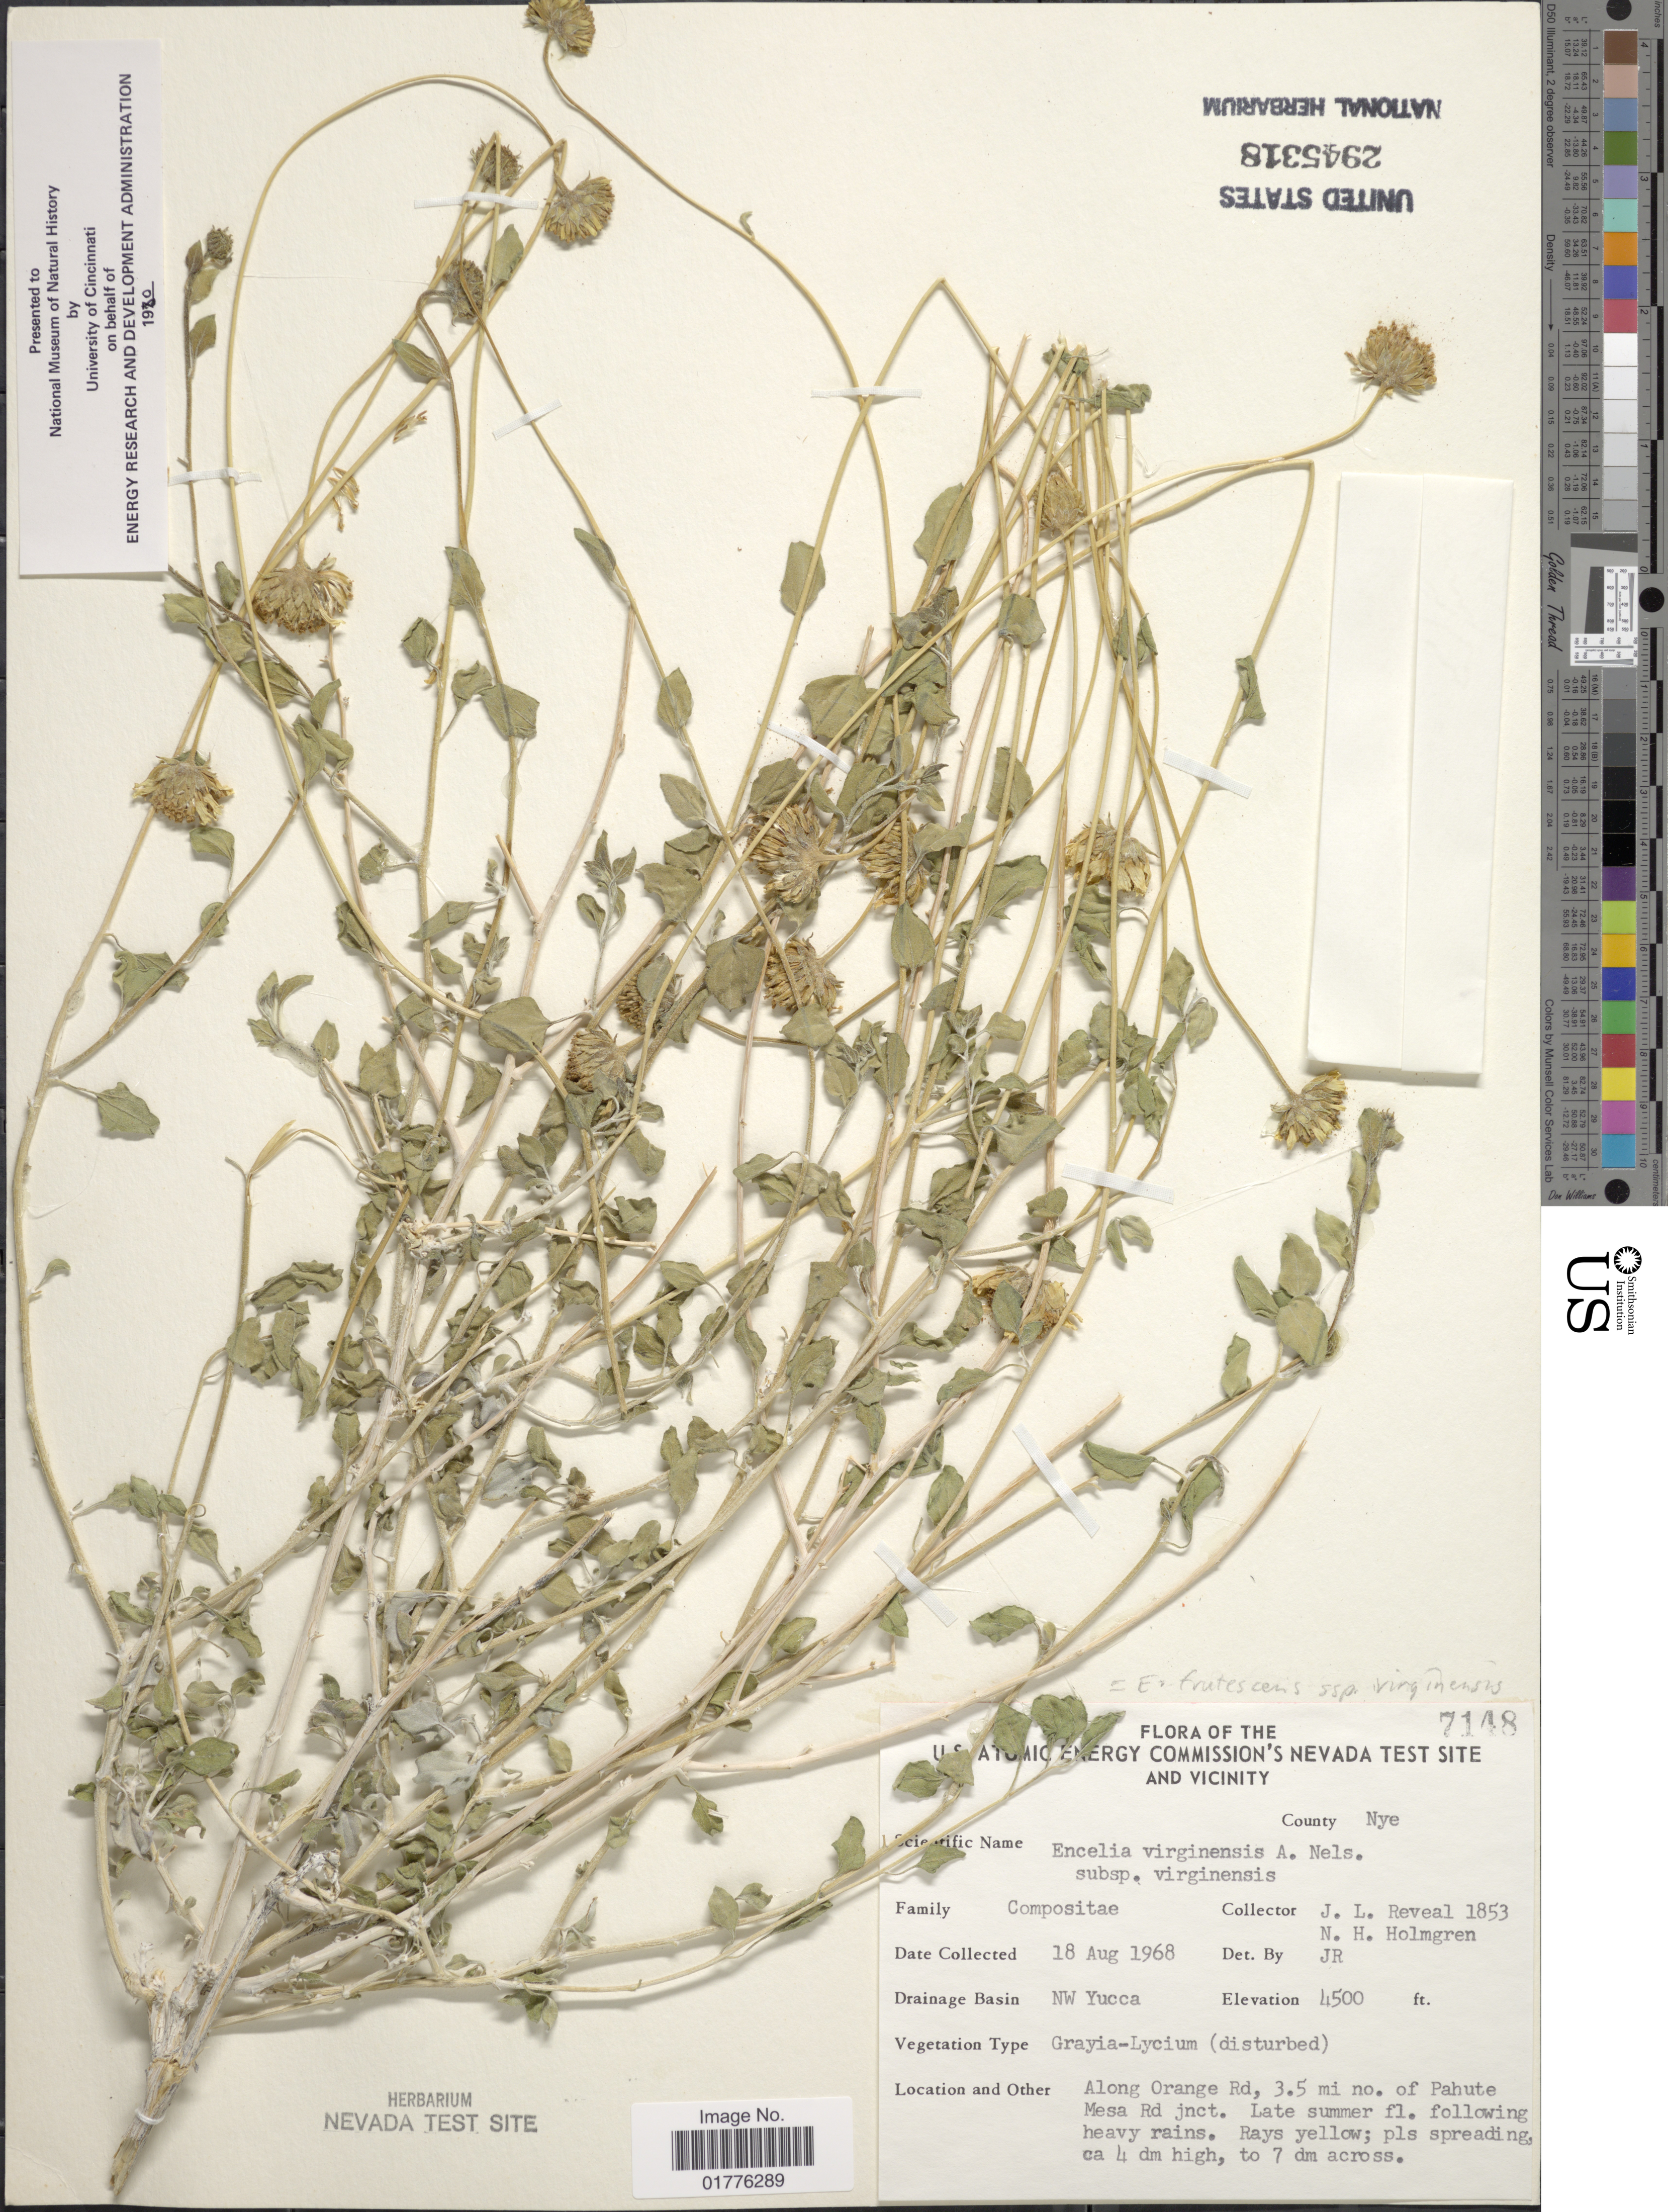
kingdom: Plantae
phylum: Tracheophyta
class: Magnoliopsida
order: Asterales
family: Asteraceae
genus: Encelia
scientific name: Encelia frutescens var. virginensis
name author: (A. Nelson) S.F. Blake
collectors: J. L. Reveal & N. H. Holmgren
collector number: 1853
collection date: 1968-08-18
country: United States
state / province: Nevada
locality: U. S. Atomic Energy Commission's Nevada Test Site and Vicinity, County Nye, NW Yucca, along Orange Rd, 3.5 mi no. of Pahute Mesa Rd jnct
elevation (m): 1372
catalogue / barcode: US 2945318